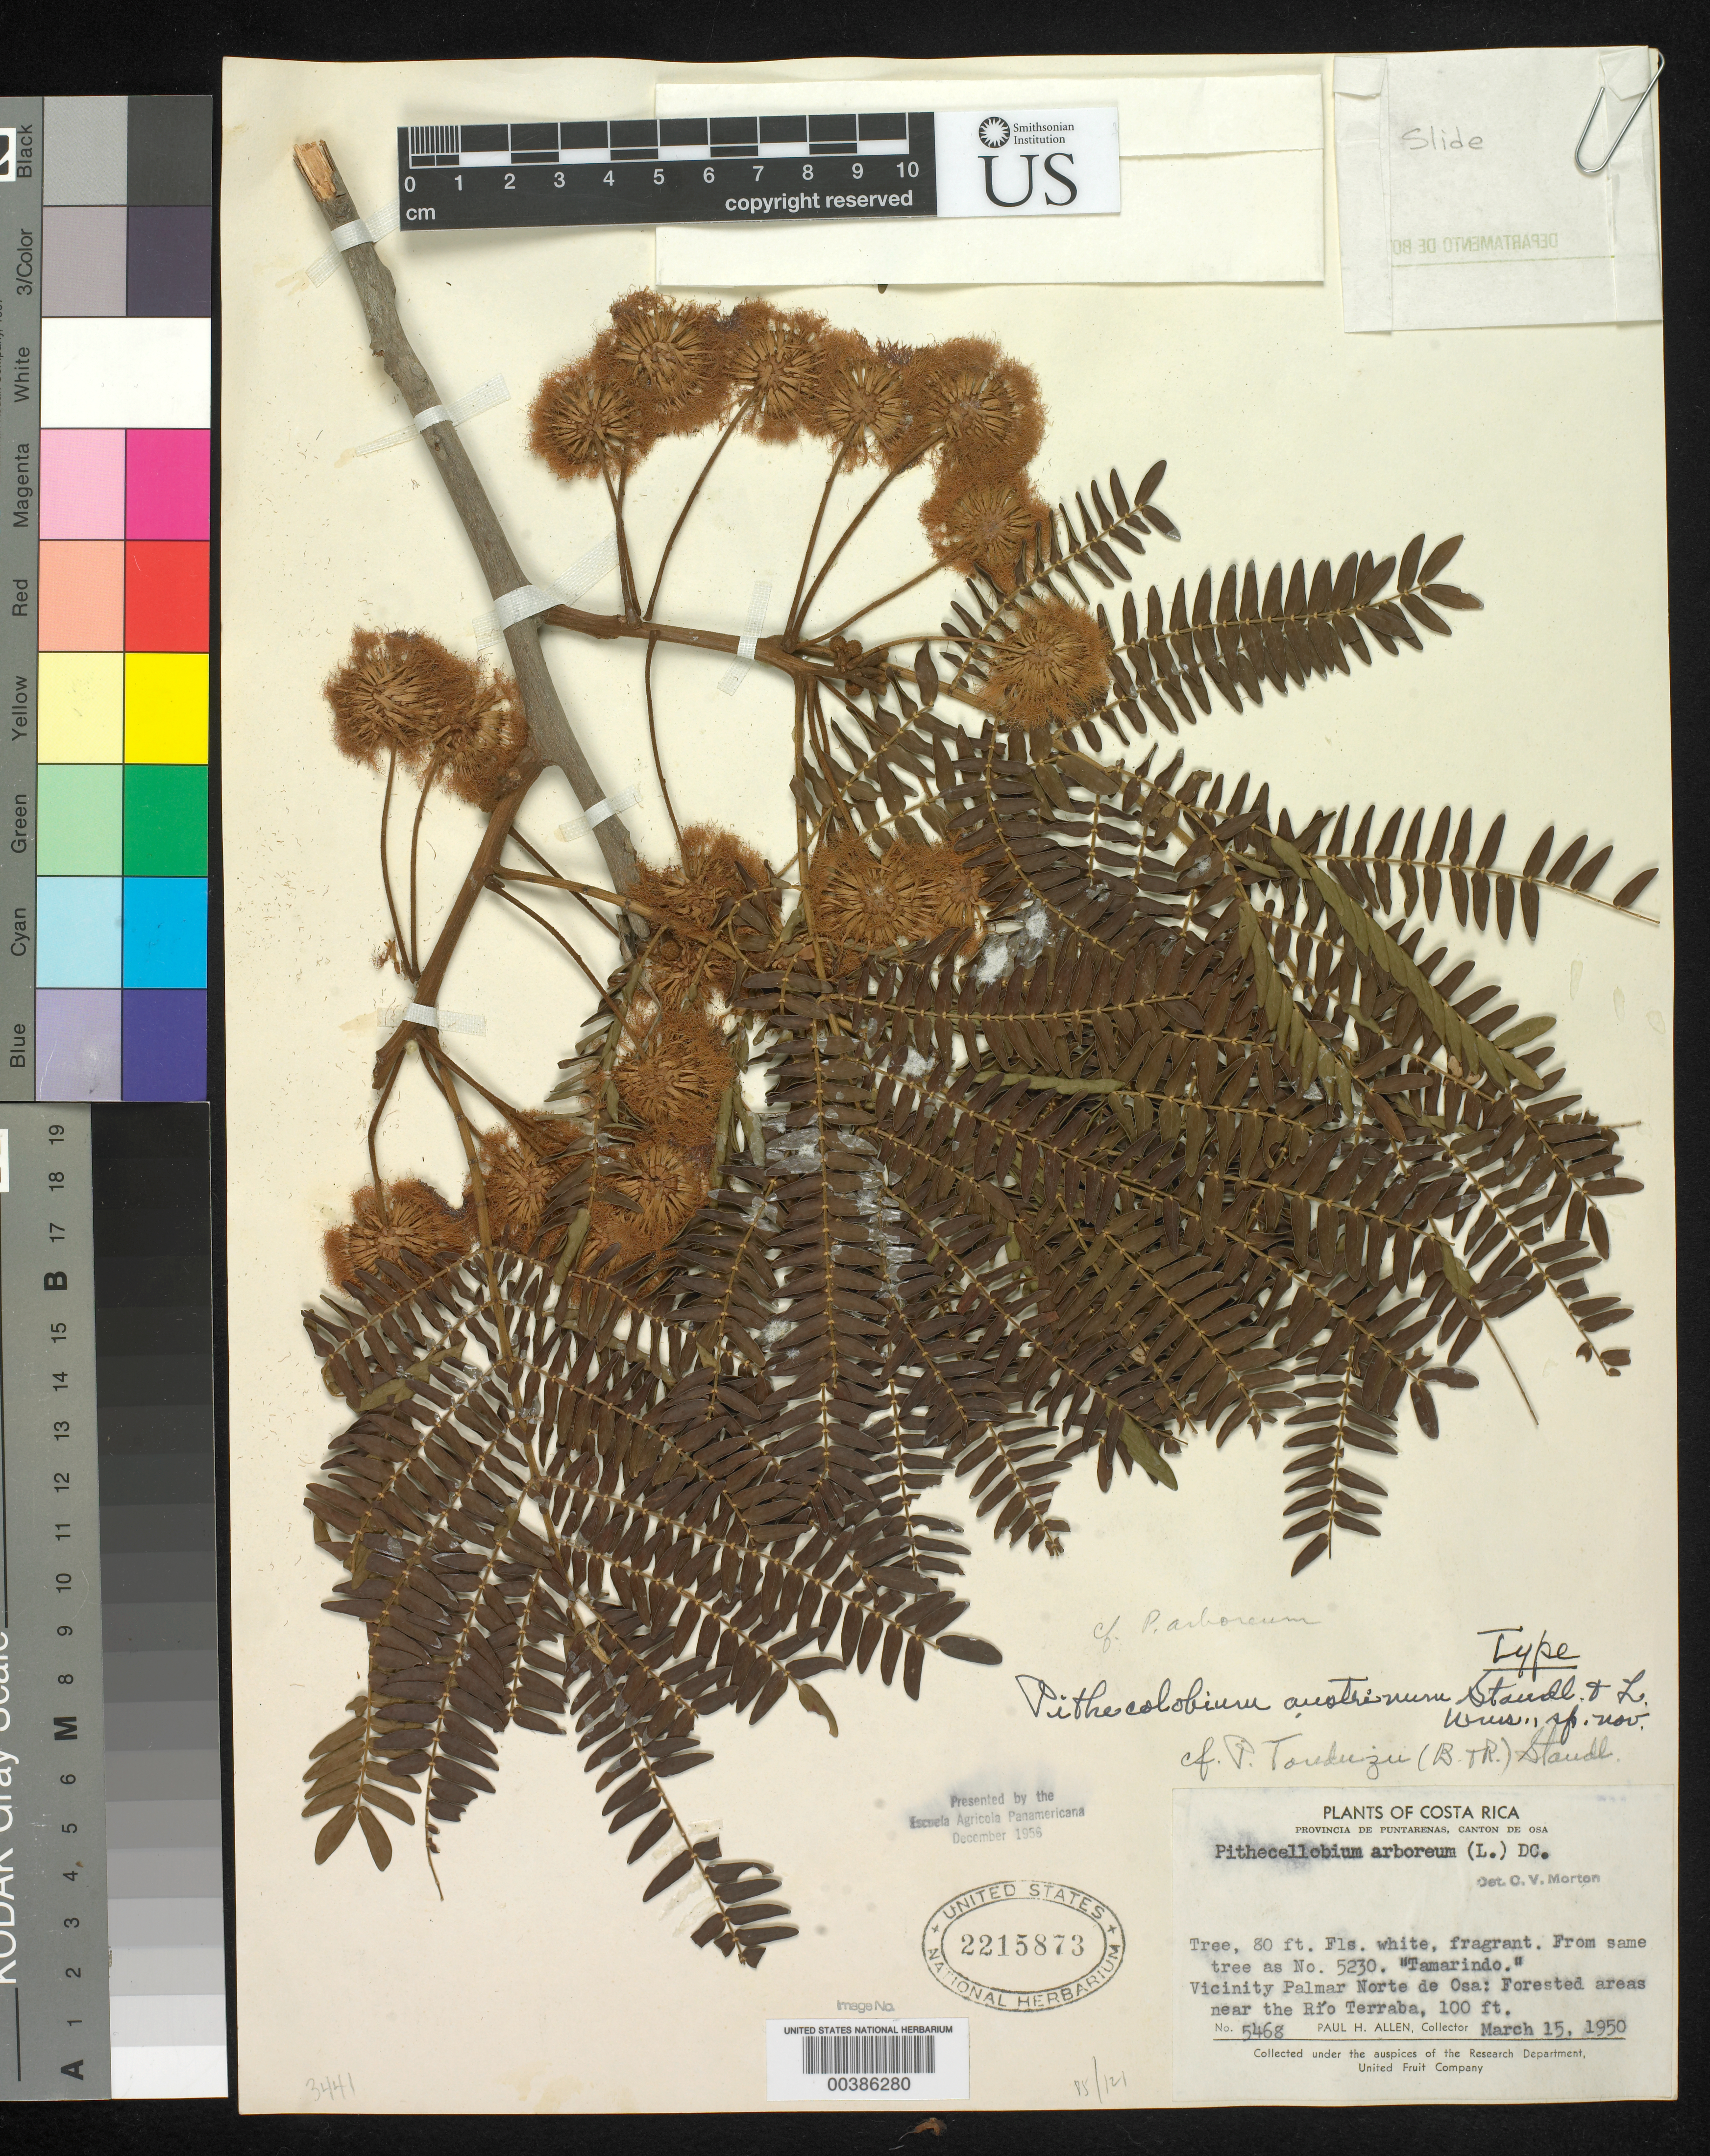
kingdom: Plantae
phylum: Tracheophyta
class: Magnoliopsida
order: Fabales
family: Fabaceae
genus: Pithecellobium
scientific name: Pithecellobium austrinum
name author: Standl. & L.O. Williams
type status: Holotype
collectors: P. H. Allen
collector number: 5468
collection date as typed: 15 Mar 1950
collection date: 1950-03-15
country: Costa Rica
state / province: Puntarenas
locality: Canton de Osa, vicinity of Palmar Norte de Osa, near Rio Terraba.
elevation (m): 30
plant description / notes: "Presented by the Escuela Agricola Panamericana December 1956." Holotype, transferred from EAP to US (see Dorr et al. 2009, Taxon 58: 993-1001).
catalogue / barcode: US 2215873